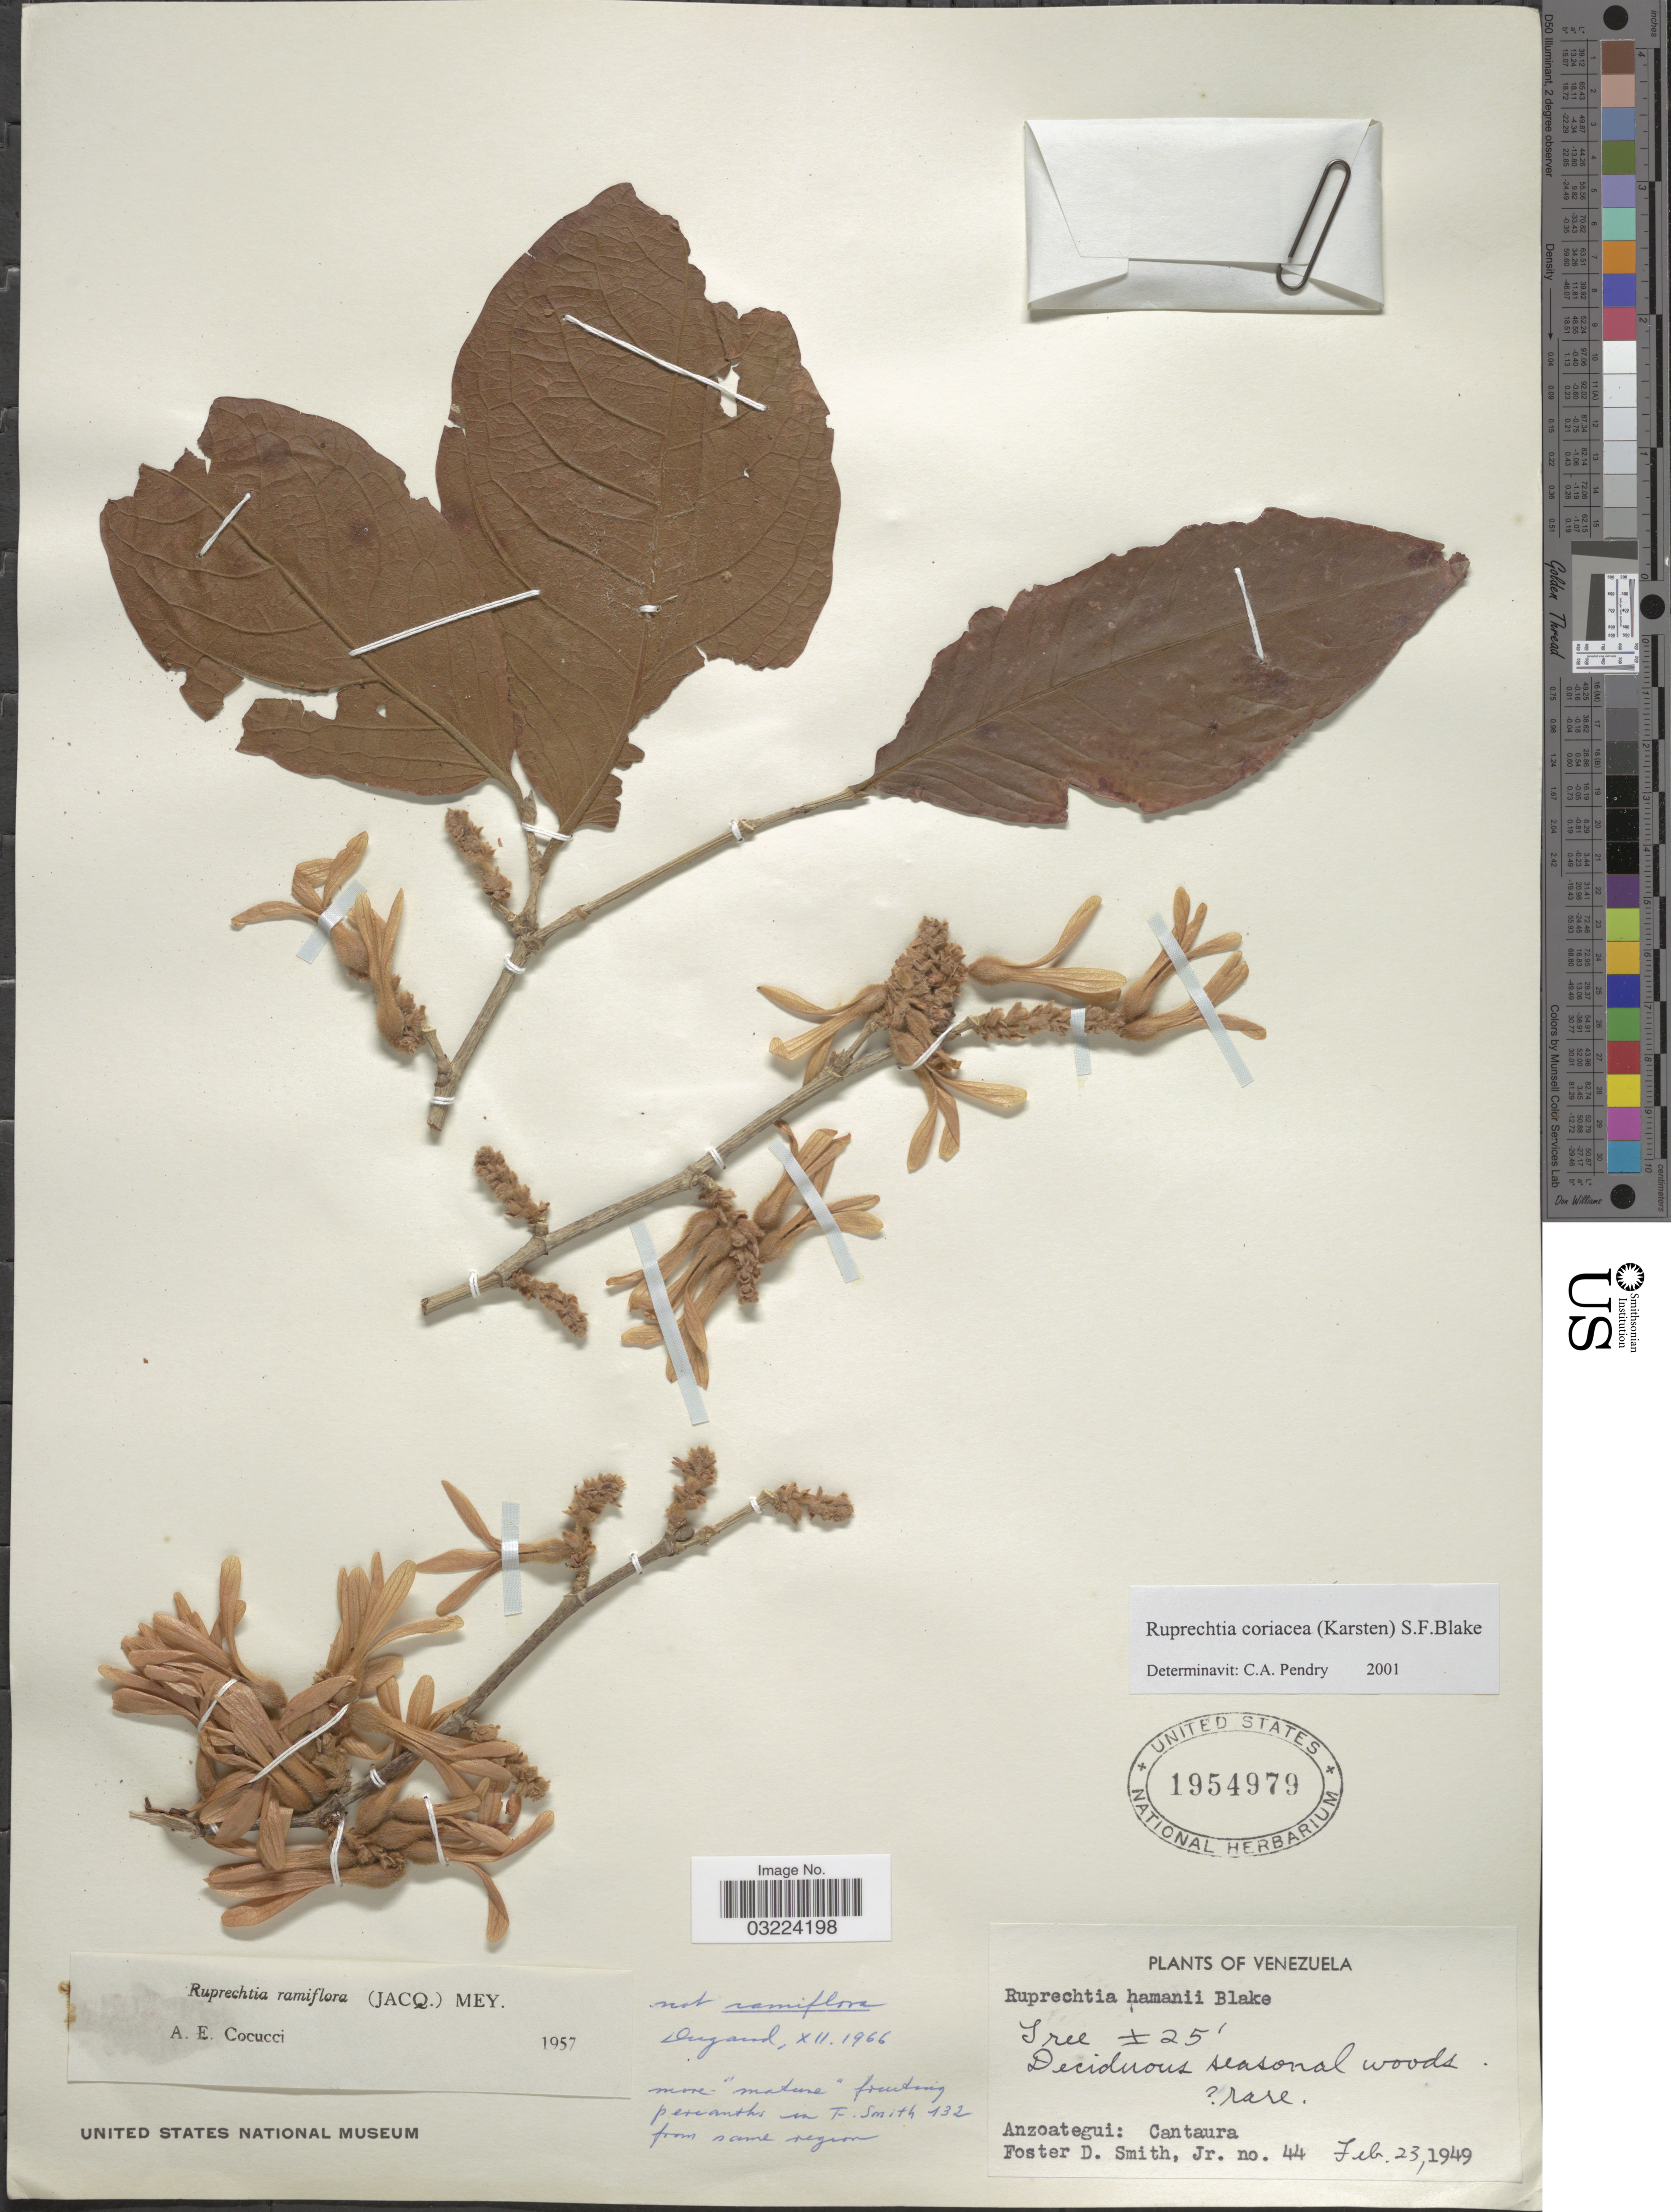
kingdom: Plantae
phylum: Tracheophyta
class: Magnoliopsida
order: Caryophyllales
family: Polygonaceae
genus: Ruprechtia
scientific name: Ruprechtia coriacea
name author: (H. Karst.) Benth. & Hook. f. ex B.D. Jacks.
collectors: F. Smith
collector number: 44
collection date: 1949-02-23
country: Venezuela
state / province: Anzoategui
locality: Cantaura.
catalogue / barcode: US 1954979